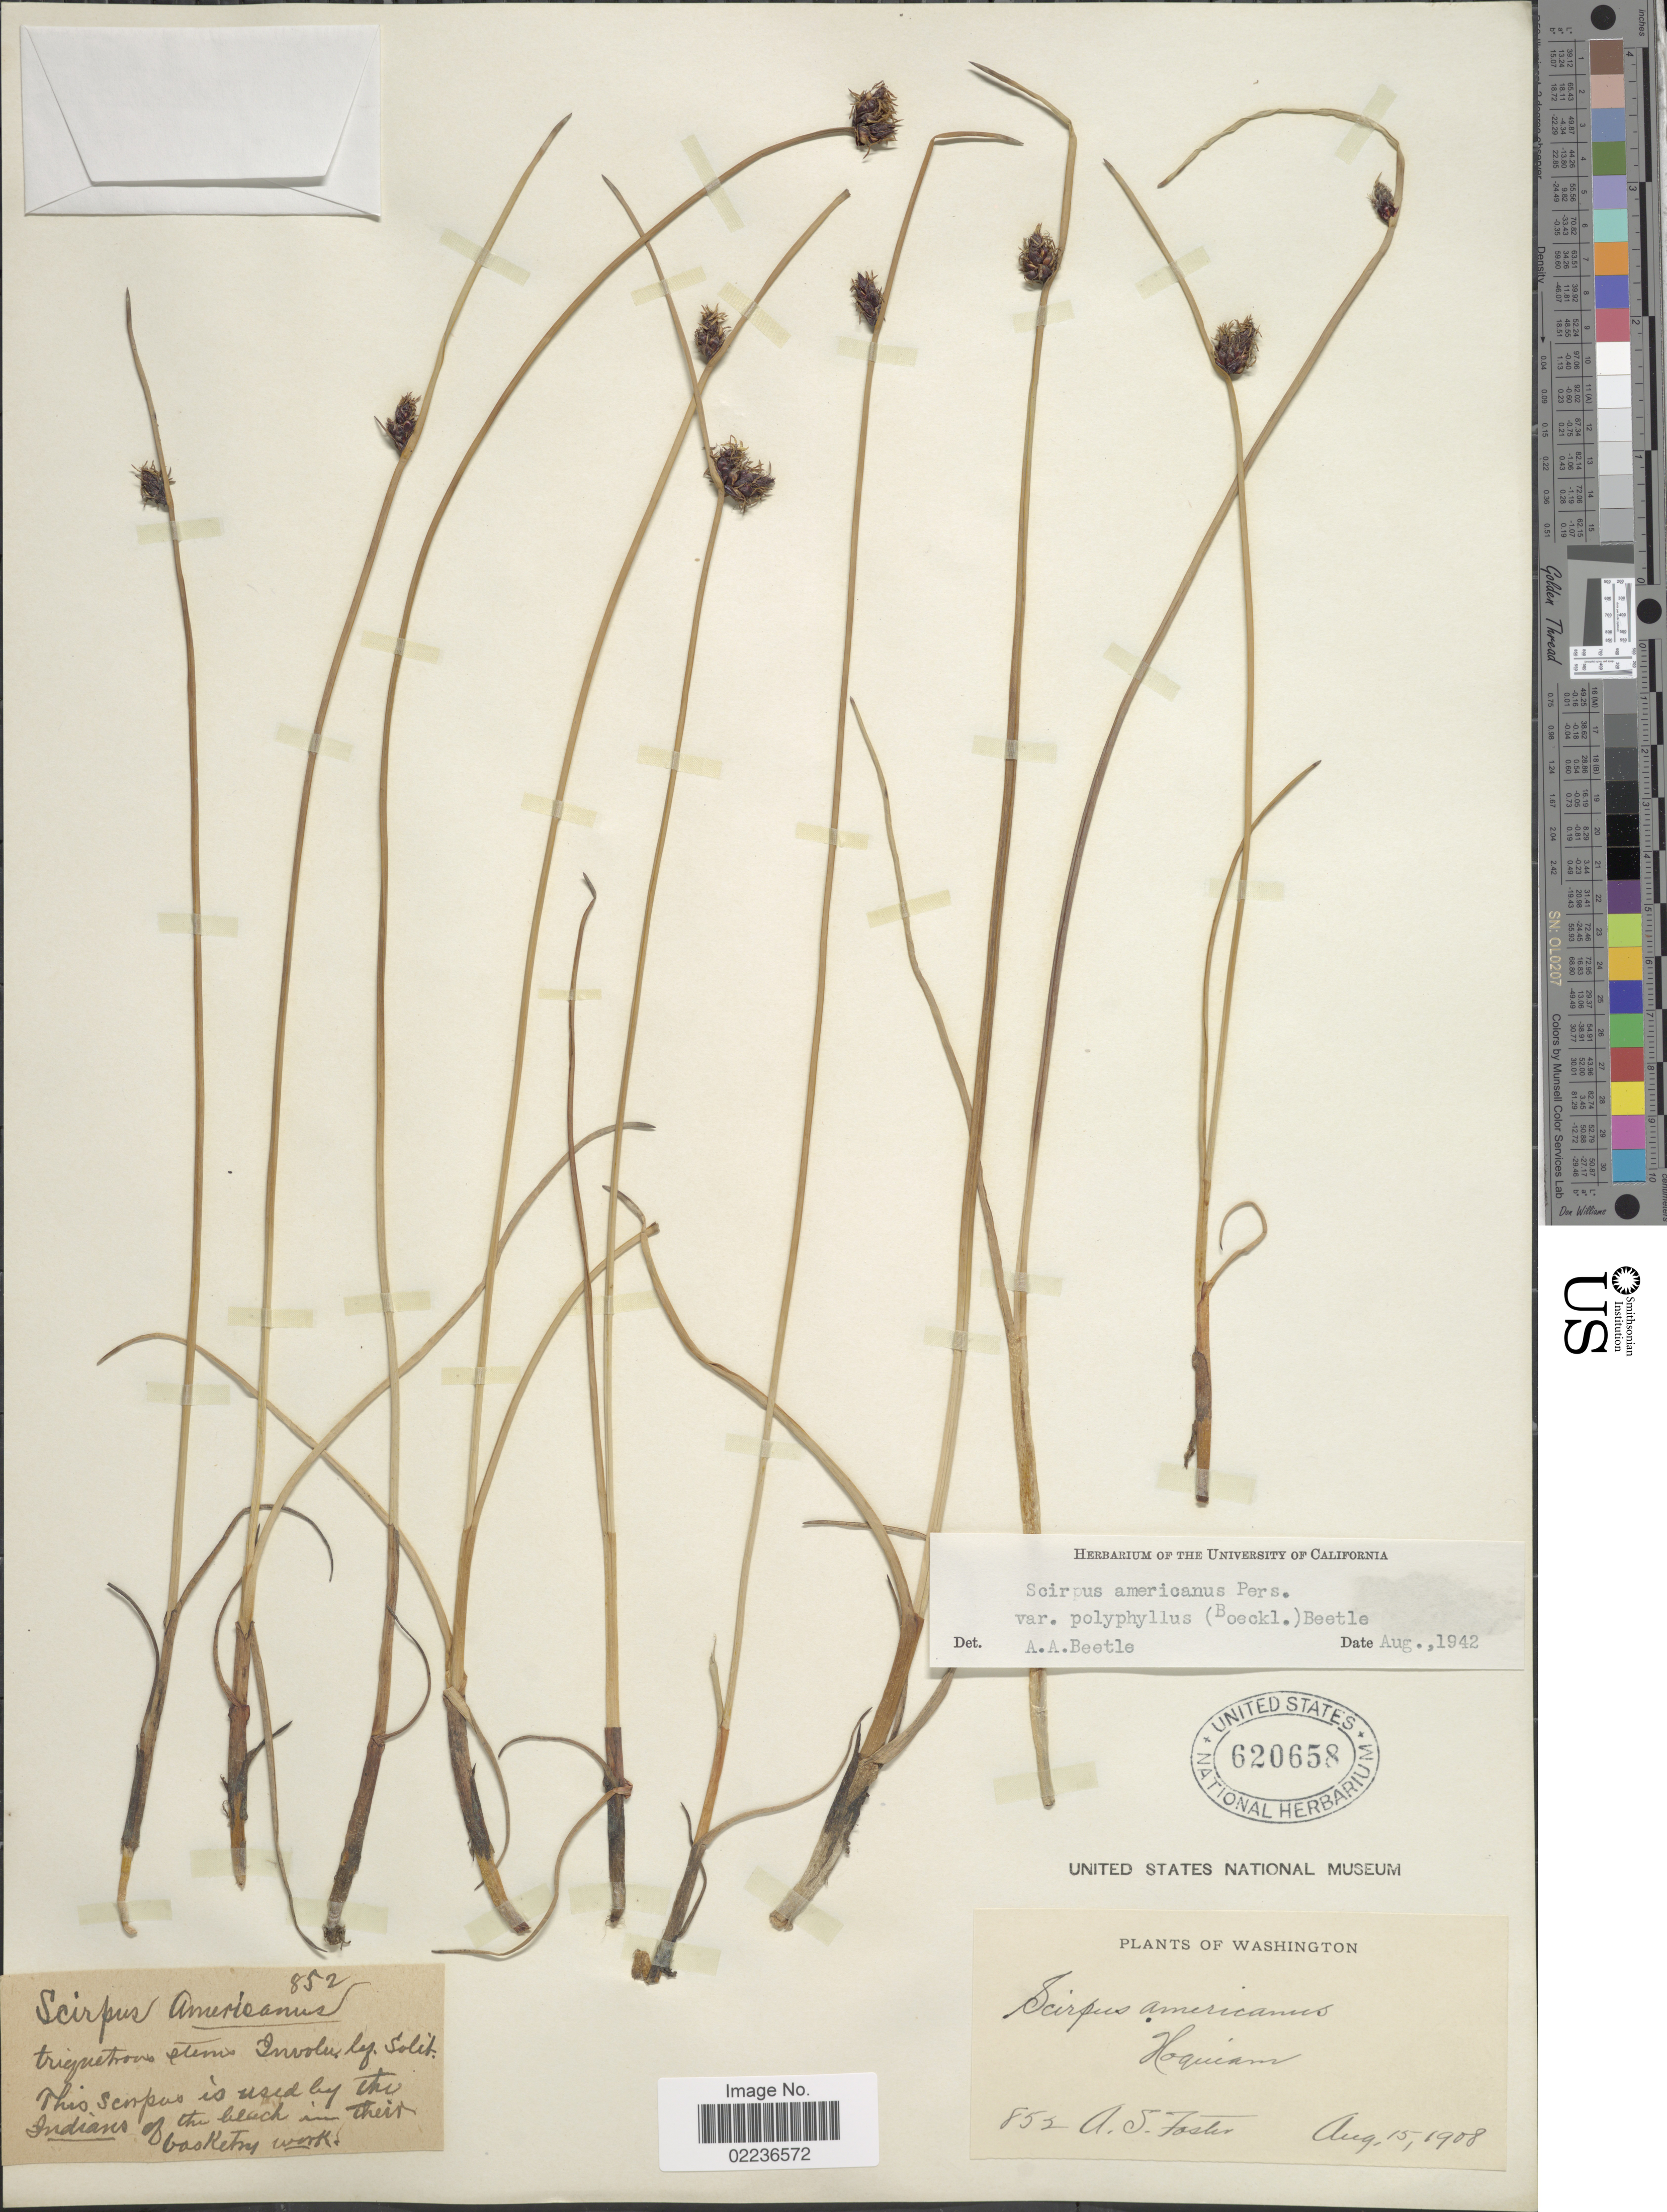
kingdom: Plantae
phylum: Tracheophyta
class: Liliopsida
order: Poales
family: Cyperaceae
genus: Schoenoplectus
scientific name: Schoenoplectus pungens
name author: (Vahl) Palla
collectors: A. S. Foster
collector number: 852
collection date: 1908-08-15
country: United States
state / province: Washington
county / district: Grays Harbor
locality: Hoquiam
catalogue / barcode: US 620658